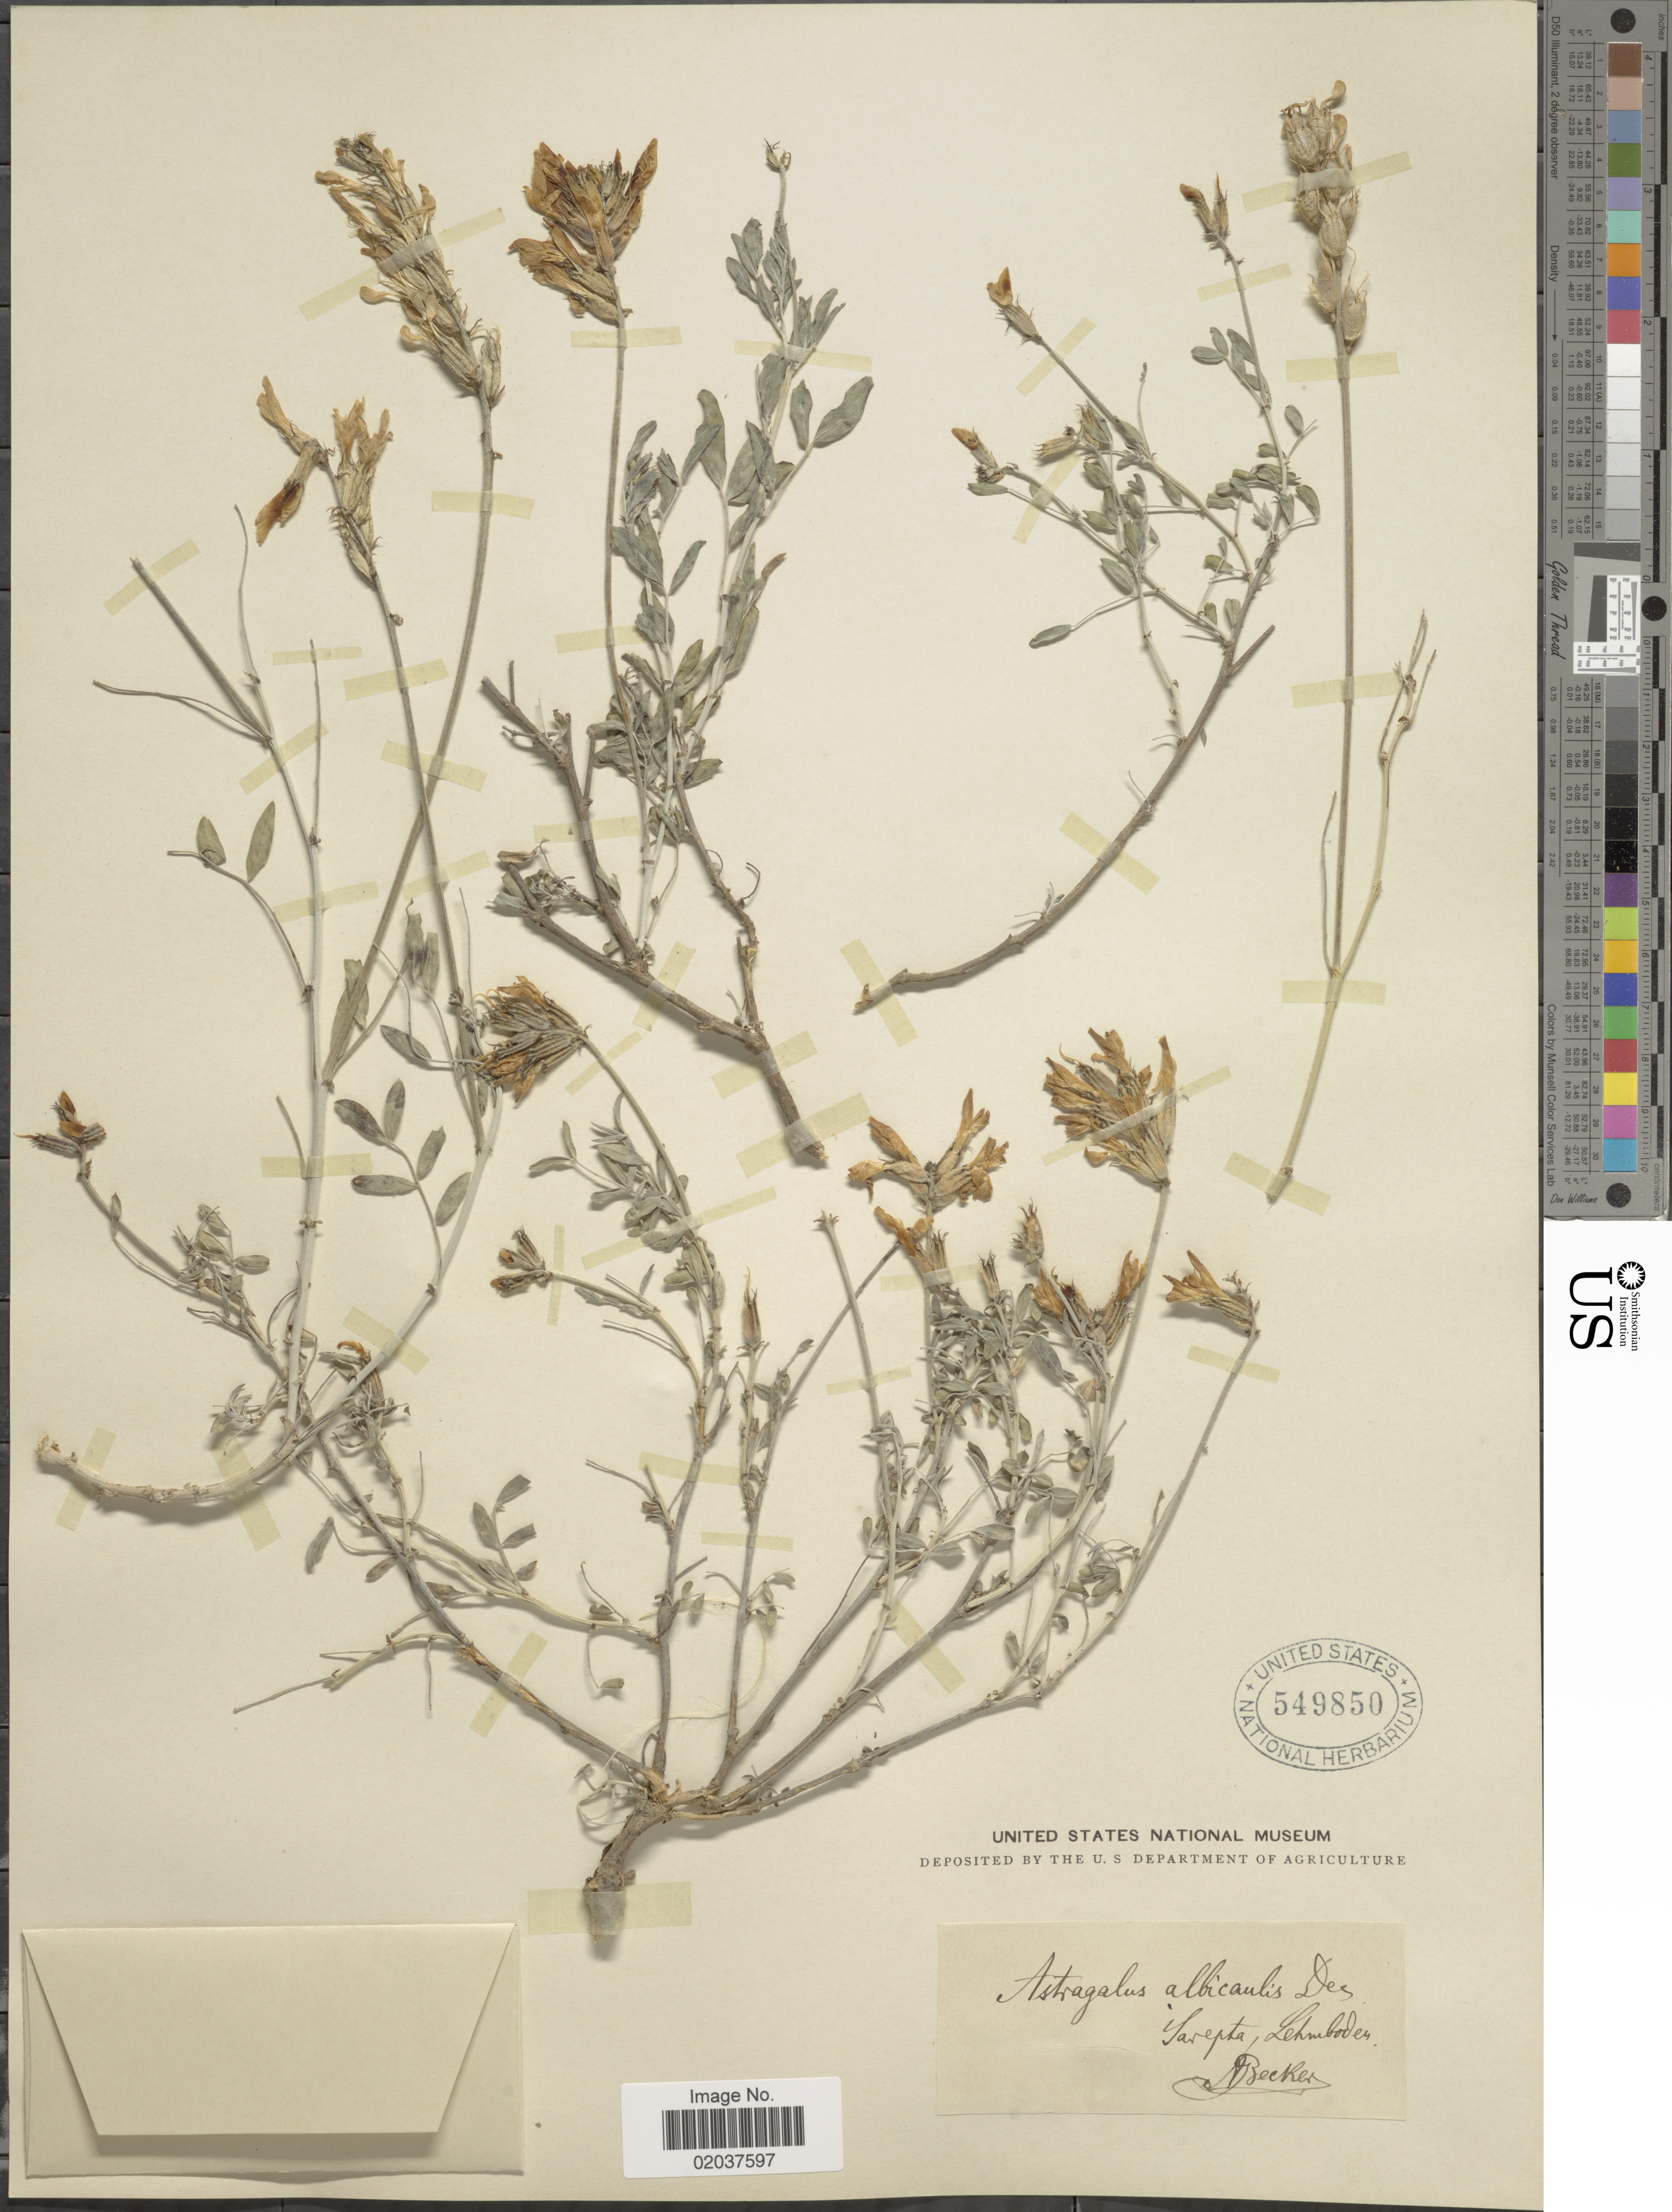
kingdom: Plantae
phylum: Tracheophyta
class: Magnoliopsida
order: Fabales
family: Fabaceae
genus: Astragalus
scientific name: Astragalus albicaulis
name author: DC.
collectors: A. Becker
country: Russian Federation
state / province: Volgograd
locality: Sarepta, Lehmböden (Clay soils)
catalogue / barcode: US 549850